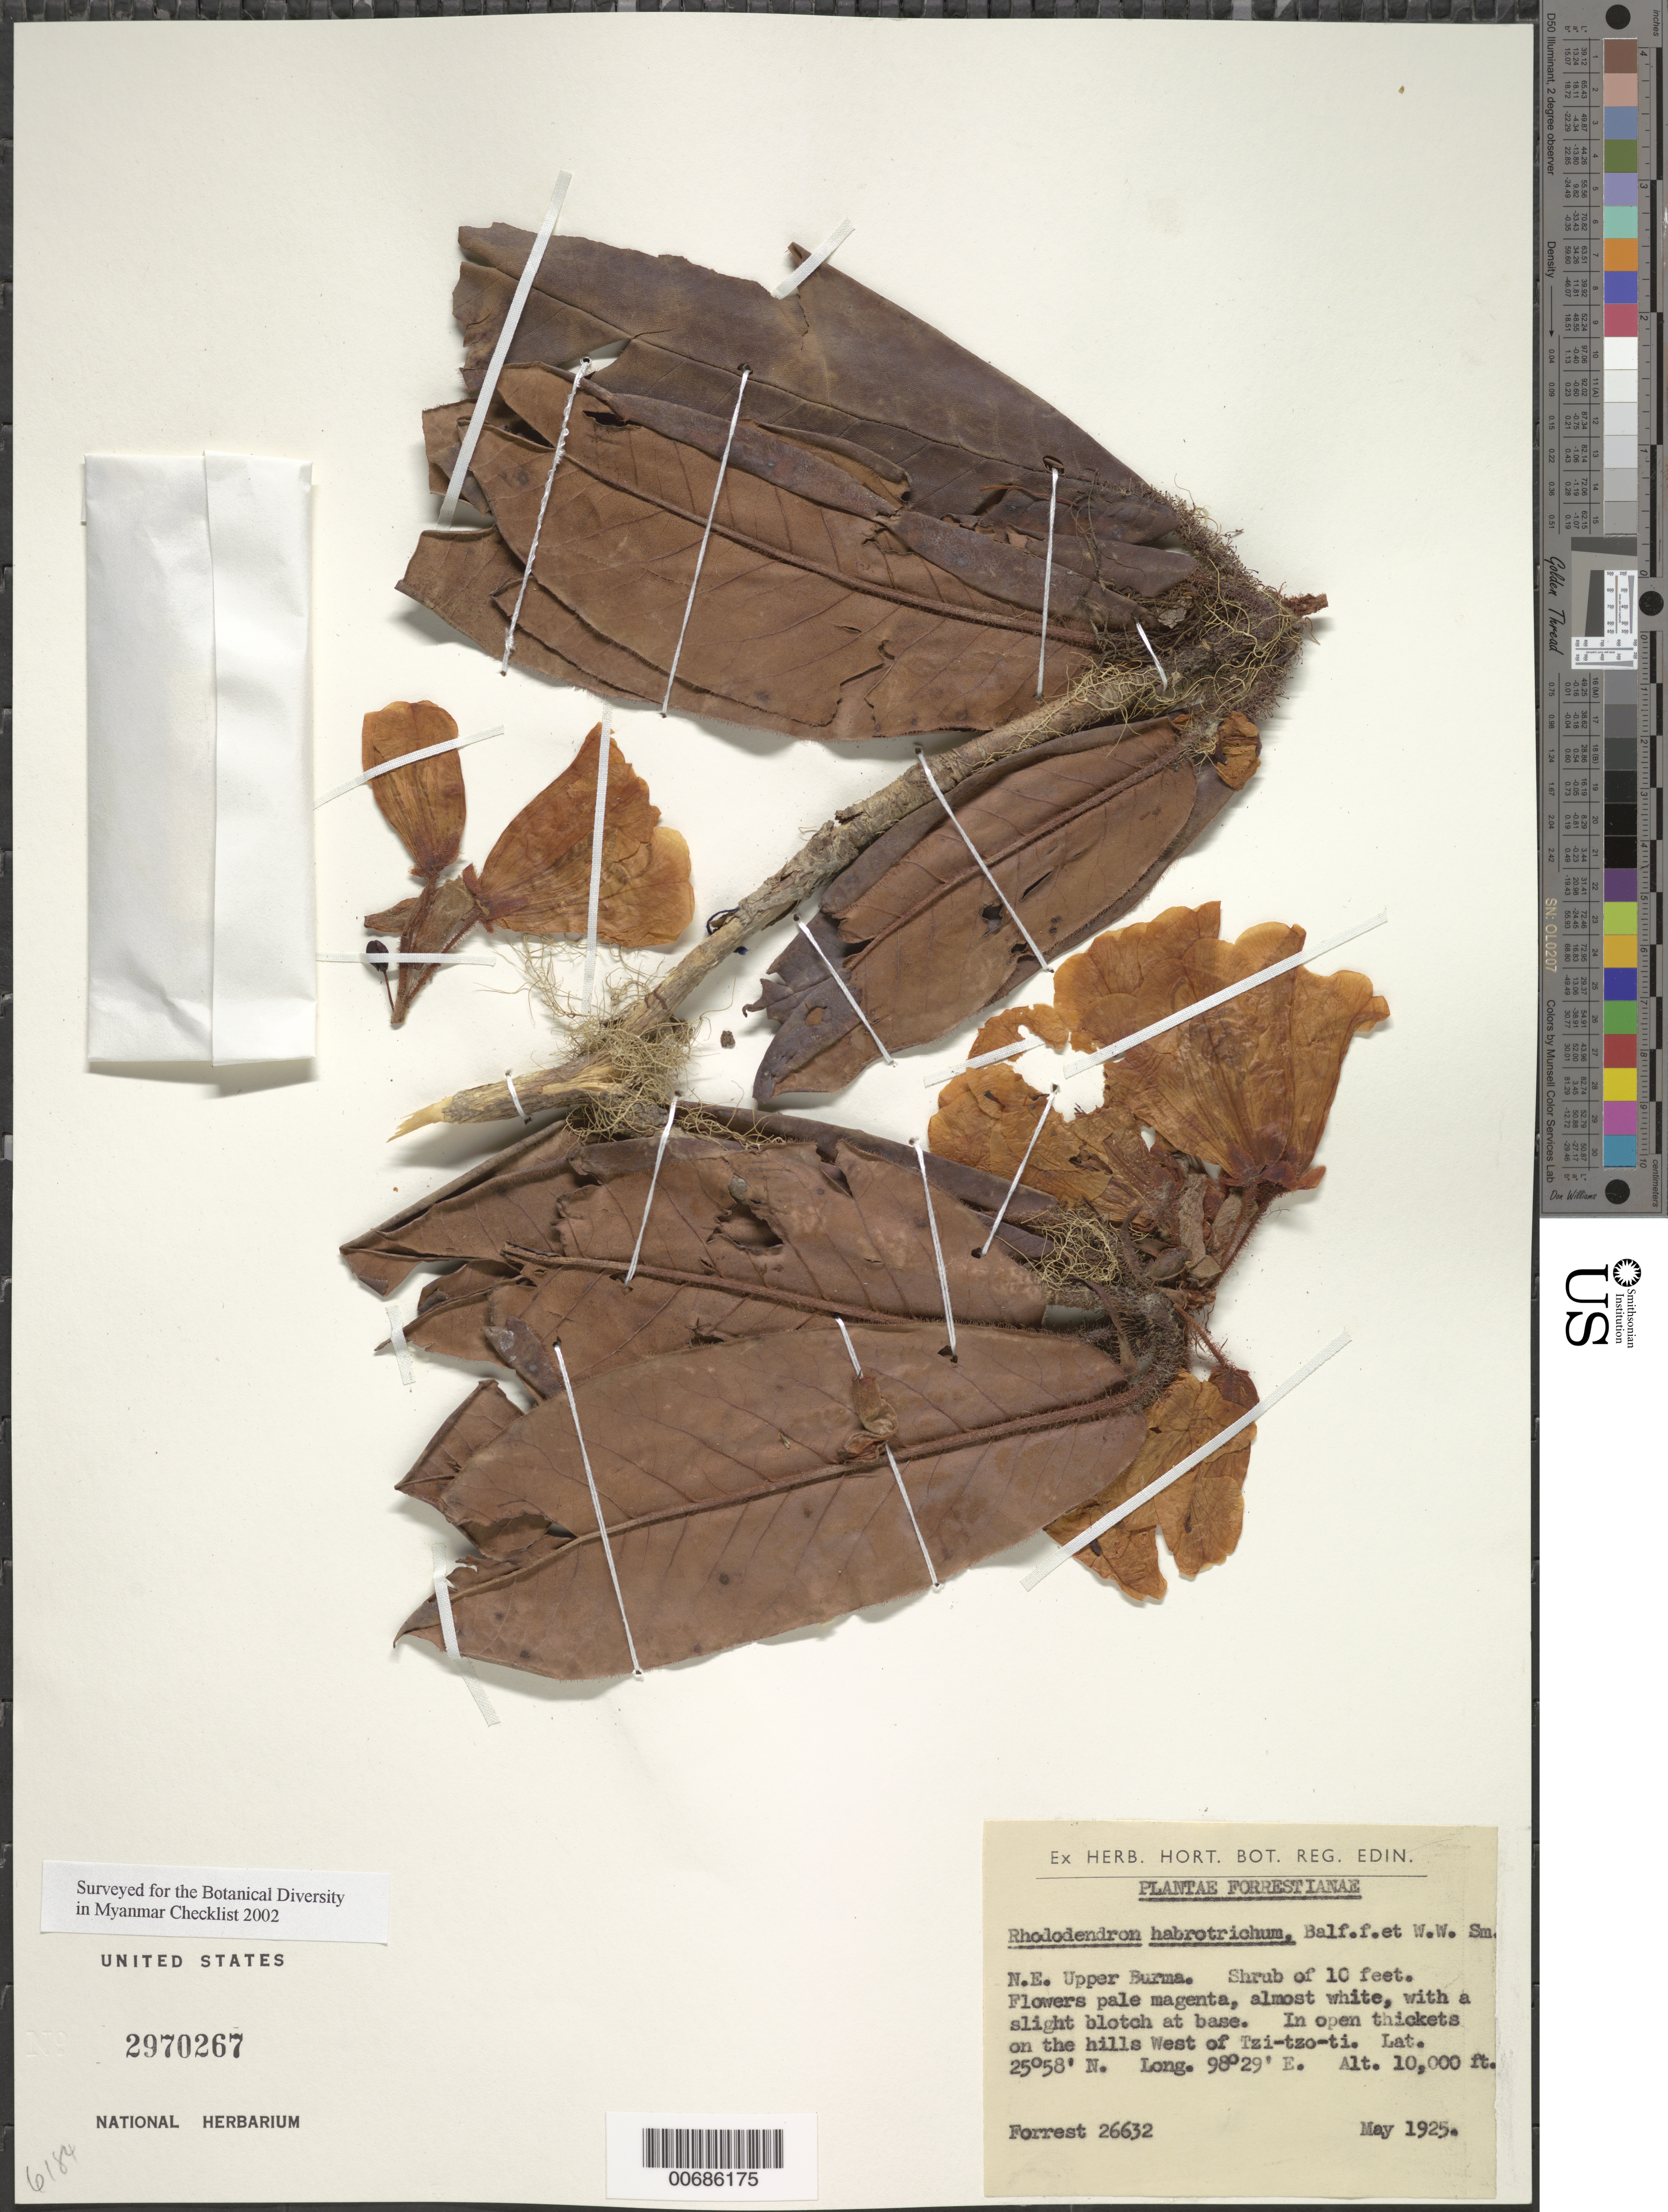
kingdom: Plantae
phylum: Tracheophyta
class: Magnoliopsida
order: Ericales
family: Ericaceae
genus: Rhododendron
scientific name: Rhododendron habrotrichum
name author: Balf. f. & W.W. Sm.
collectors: G. Forrest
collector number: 26632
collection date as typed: May 1925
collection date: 1925-05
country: Myanmar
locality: Tzi-tzo-ti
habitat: Open thickets on hills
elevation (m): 3048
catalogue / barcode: US 2970267